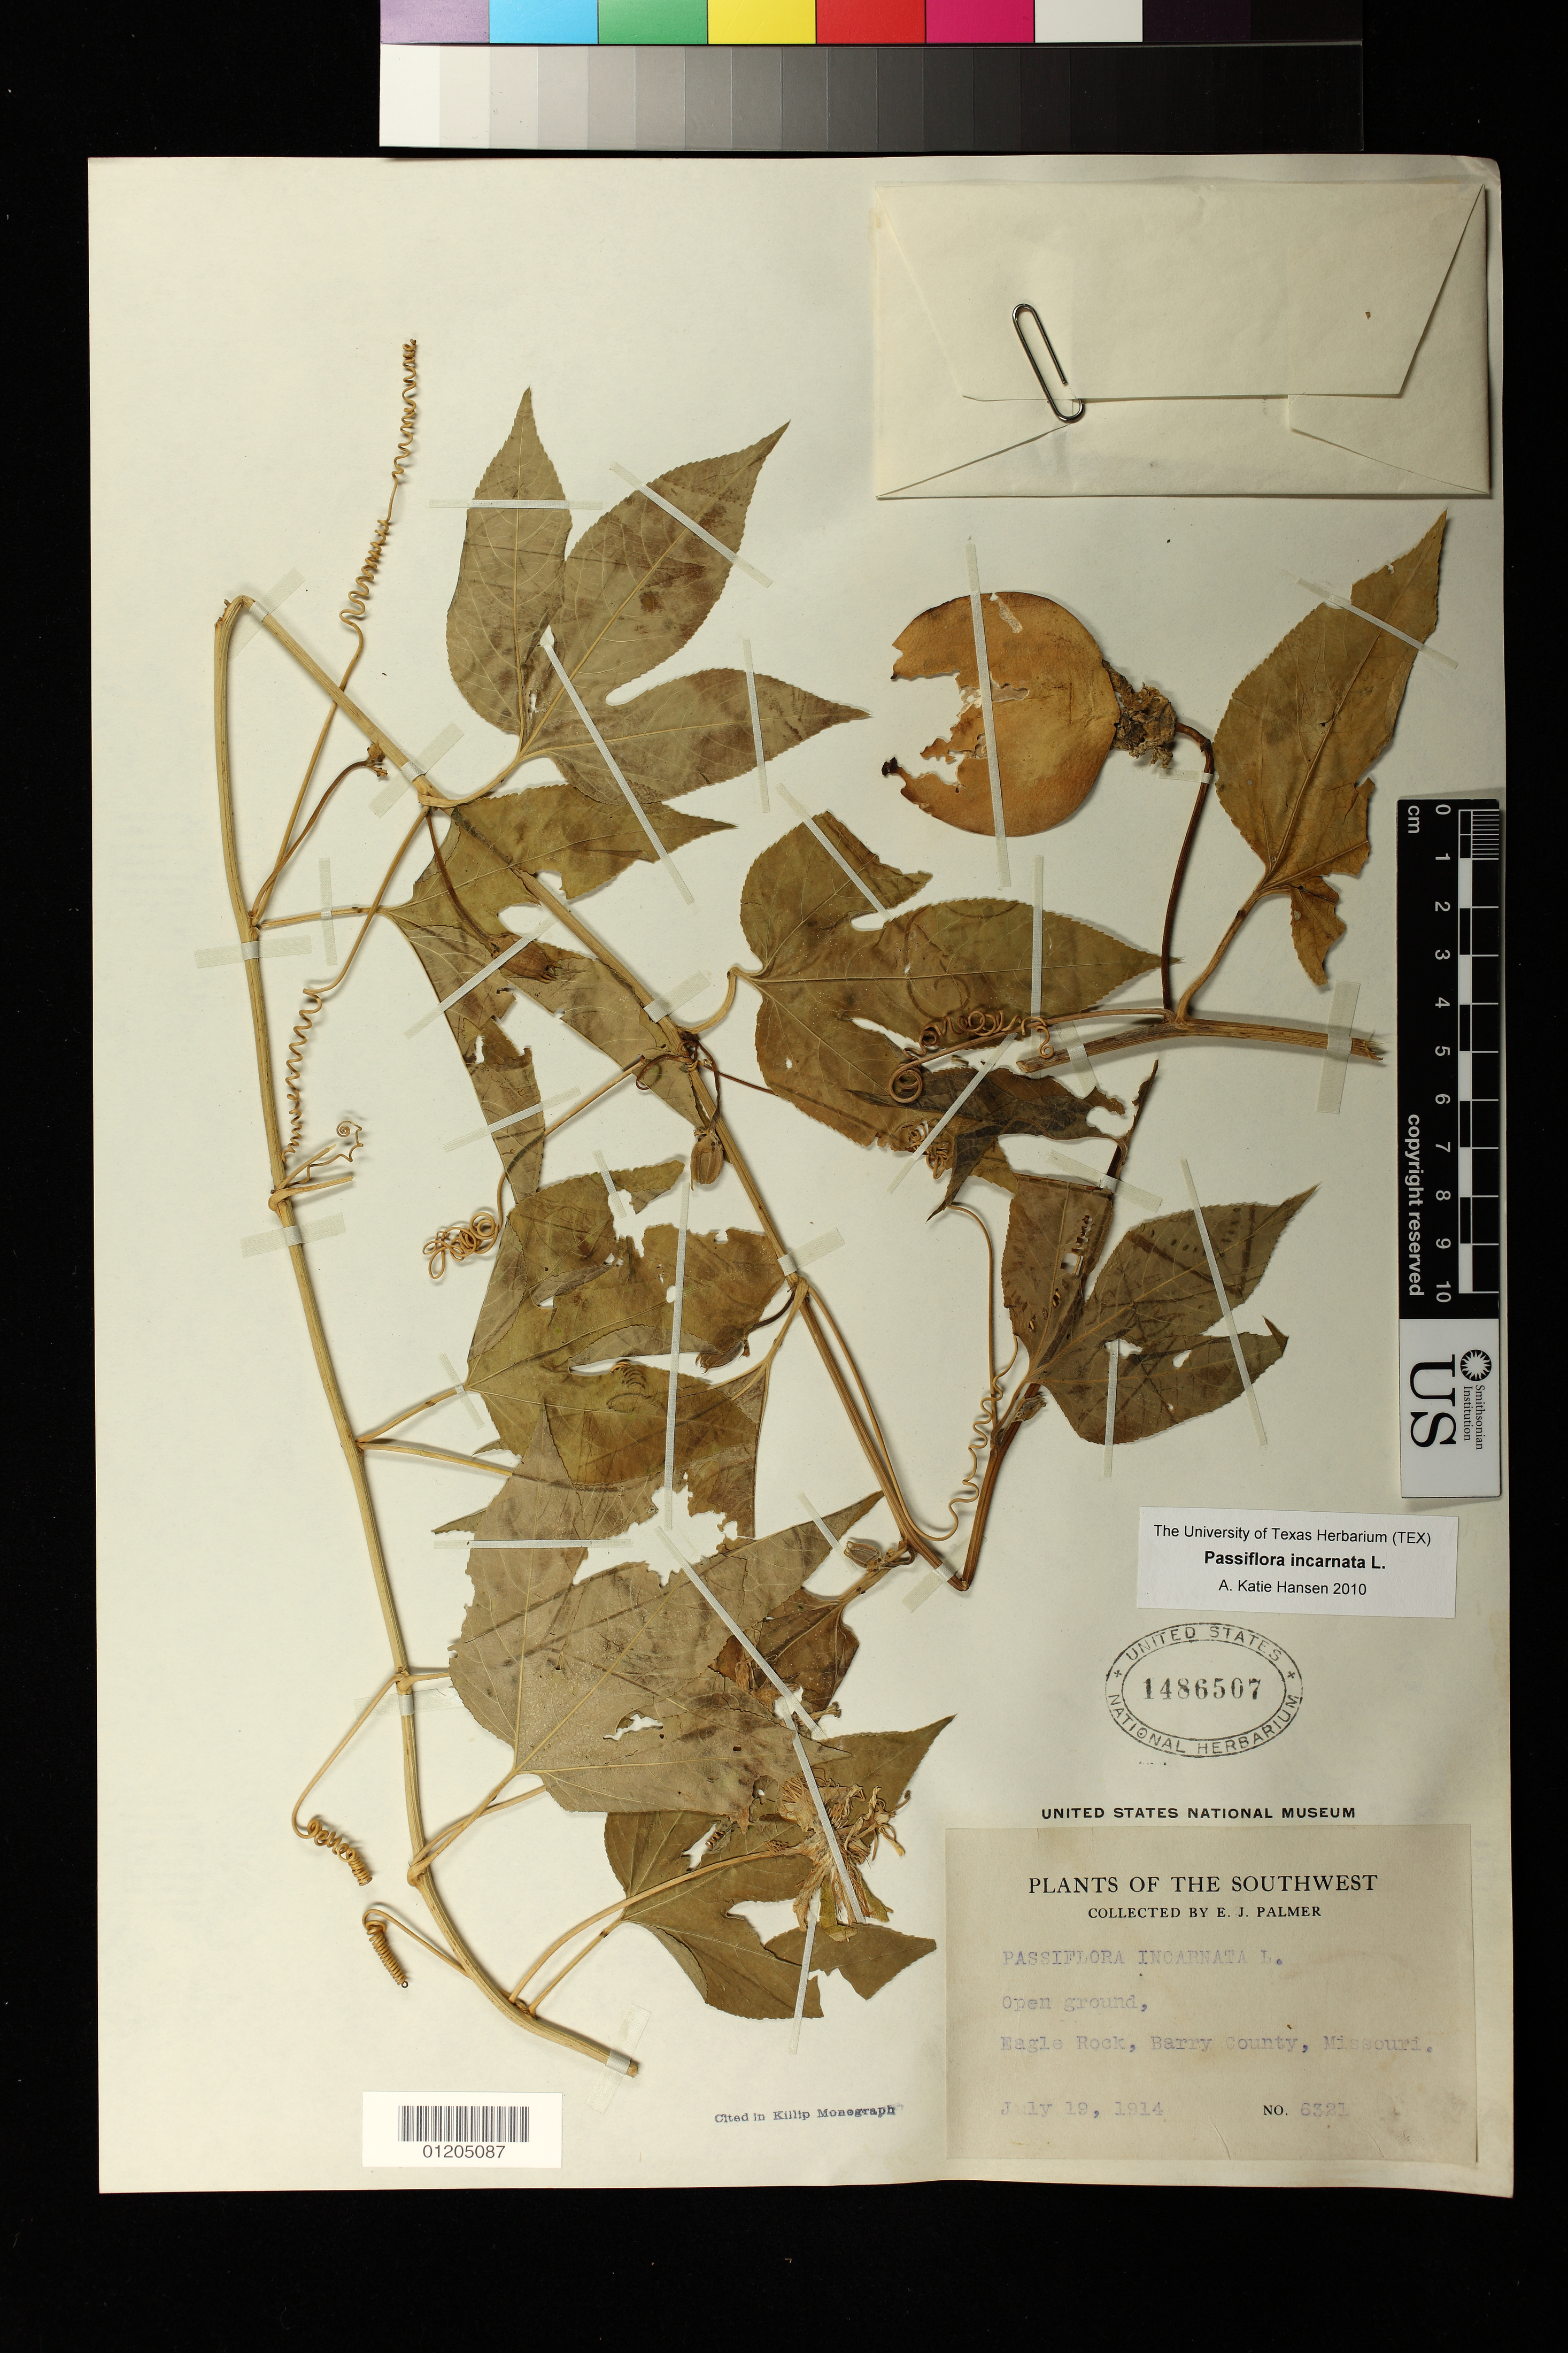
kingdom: Plantae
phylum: Tracheophyta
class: Magnoliopsida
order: Malpighiales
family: Passifloraceae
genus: Passiflora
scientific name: Passiflora incarnata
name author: L.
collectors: E. J. Palmer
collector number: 6321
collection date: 1914-07-19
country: United States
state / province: Missouri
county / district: Barry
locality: Eagle Rock, open ground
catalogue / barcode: US 1486507